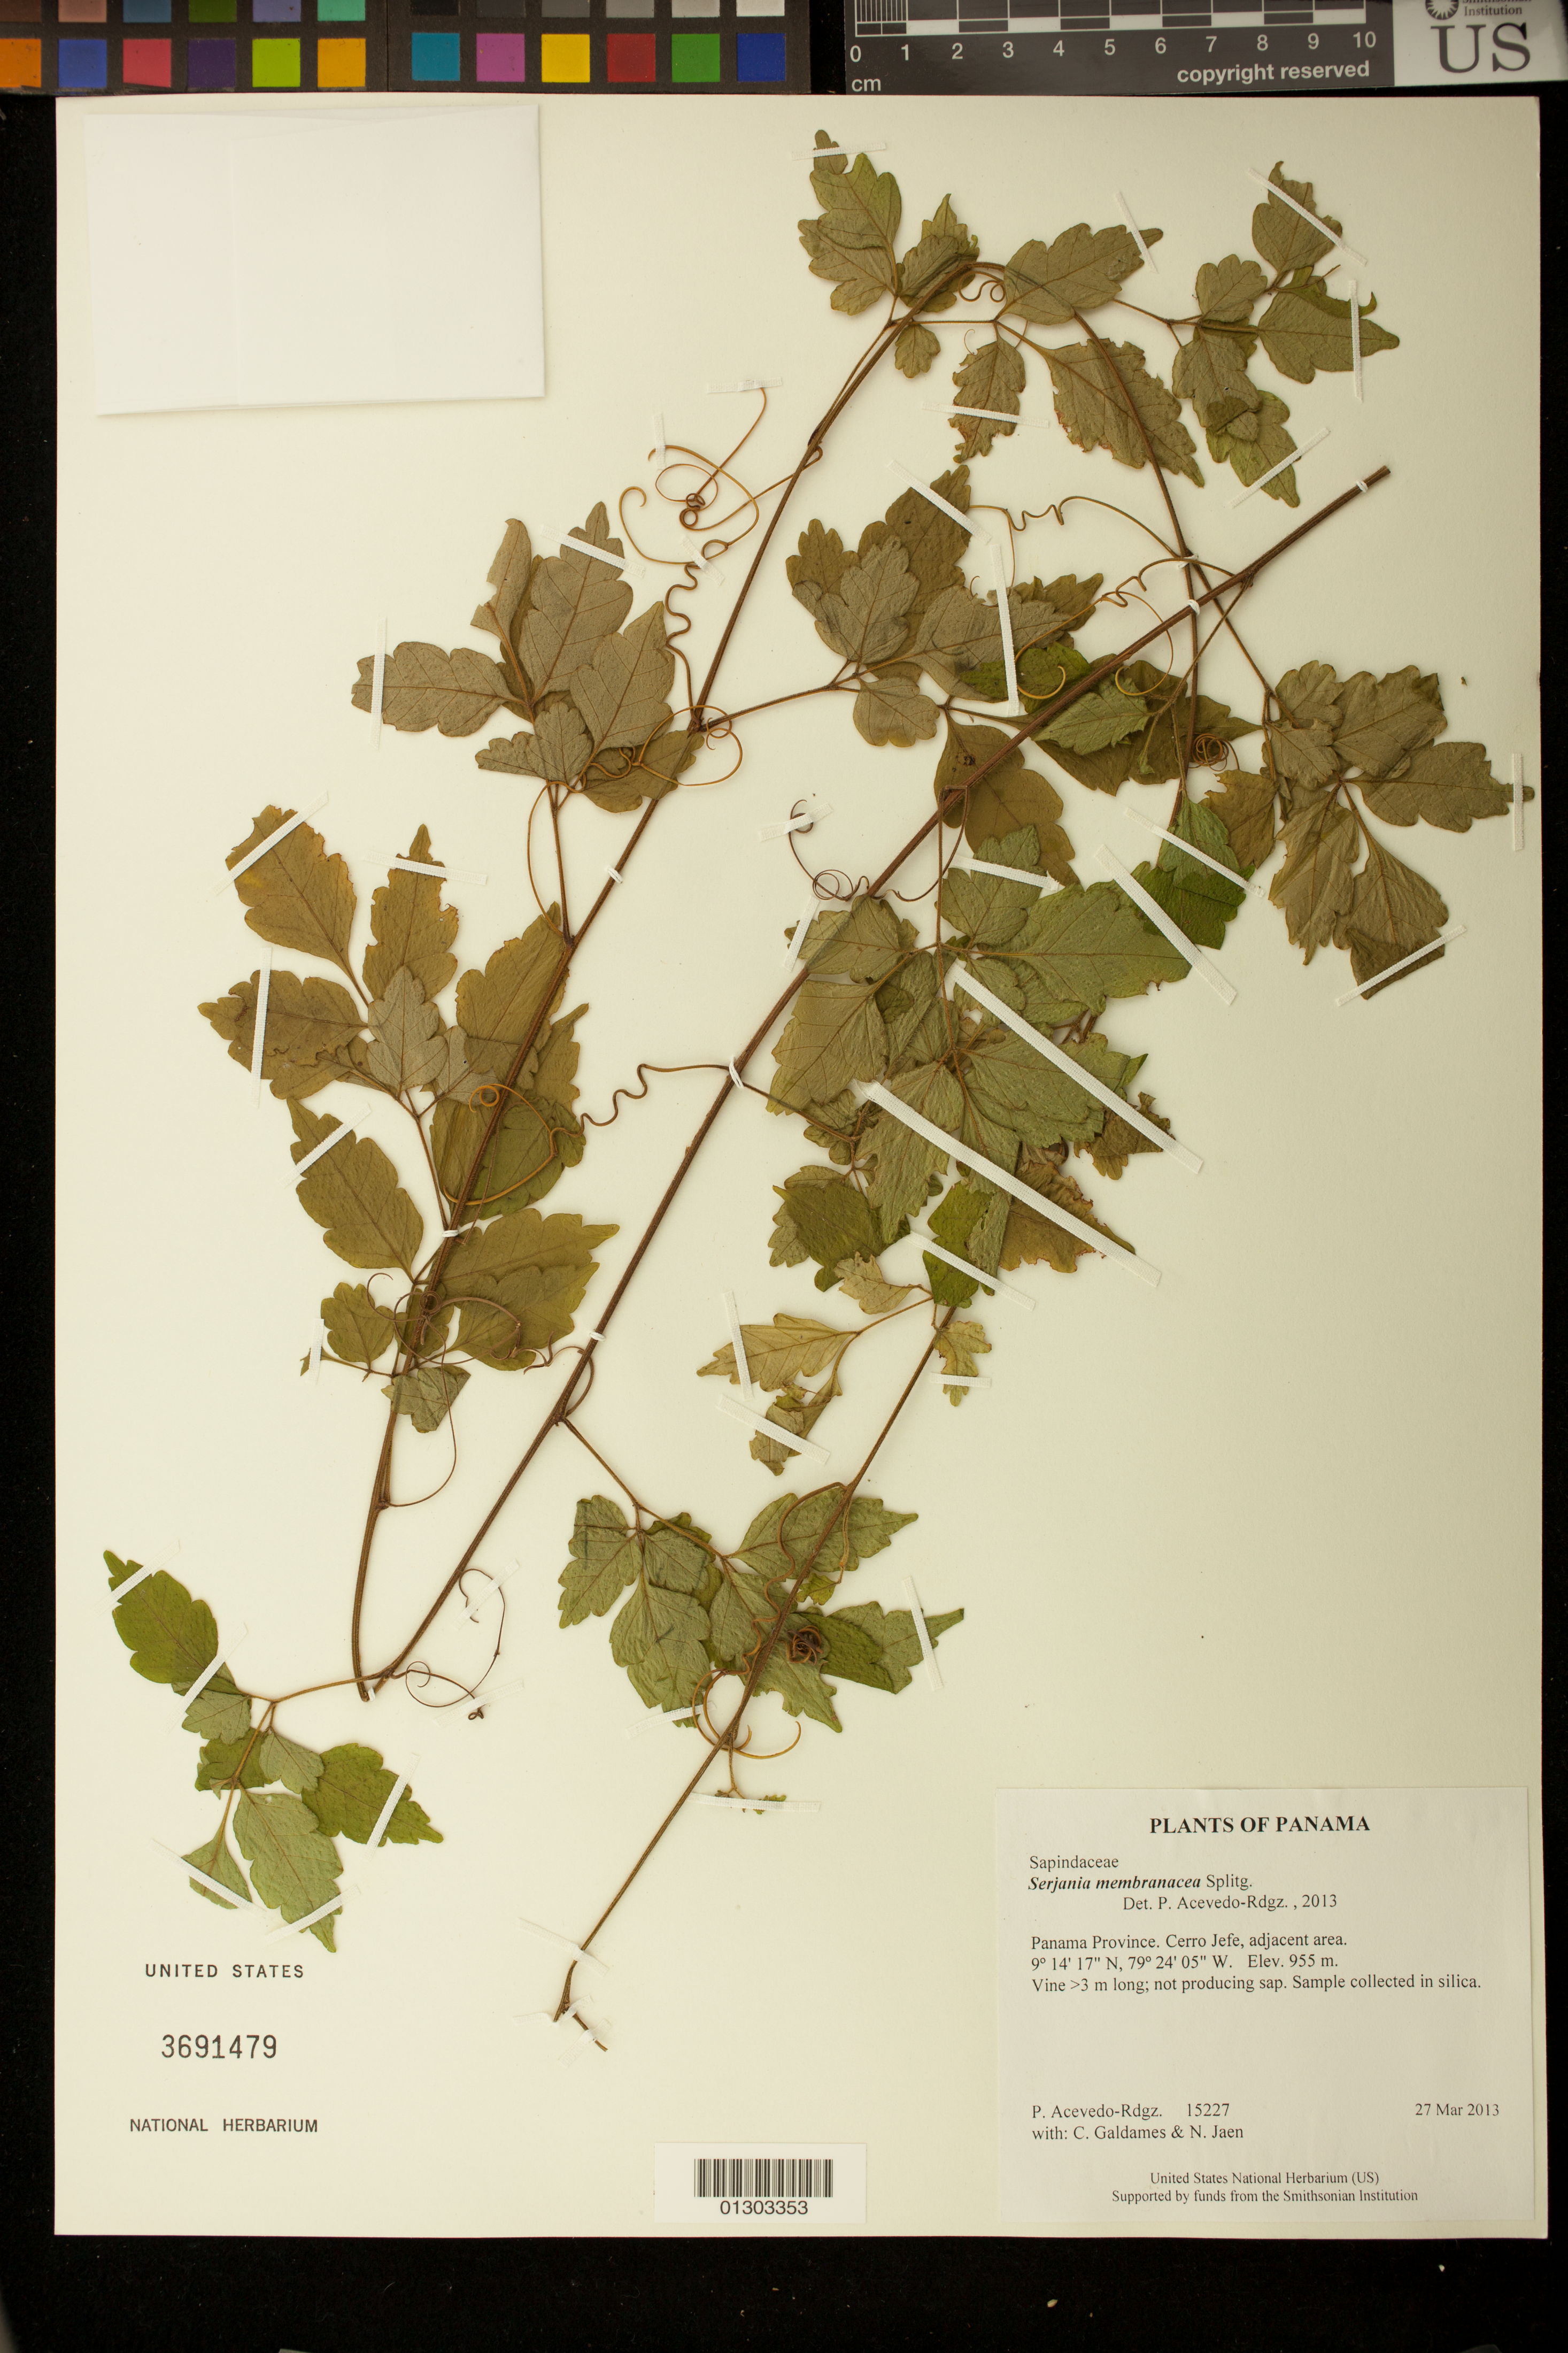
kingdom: Plantae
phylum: Tracheophyta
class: Magnoliopsida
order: Sapindales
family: Sapindaceae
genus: Serjania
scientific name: Serjania membranacea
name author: Splitg.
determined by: Acevedo-Rodríguez, P., (BOT), Smithsonian Institution - National Museum of Natural History (UNITED STATES)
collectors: P. Acevedo-Rodr., C. Galdames & N. Jaén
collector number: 15227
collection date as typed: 27 Mar 2013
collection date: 2013-03-27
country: Panama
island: Panama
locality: Cerro Jefe, adjacent area.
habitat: Elfin woodland vegetation with many Colpothrinax palms.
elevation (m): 955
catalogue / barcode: US 3691479